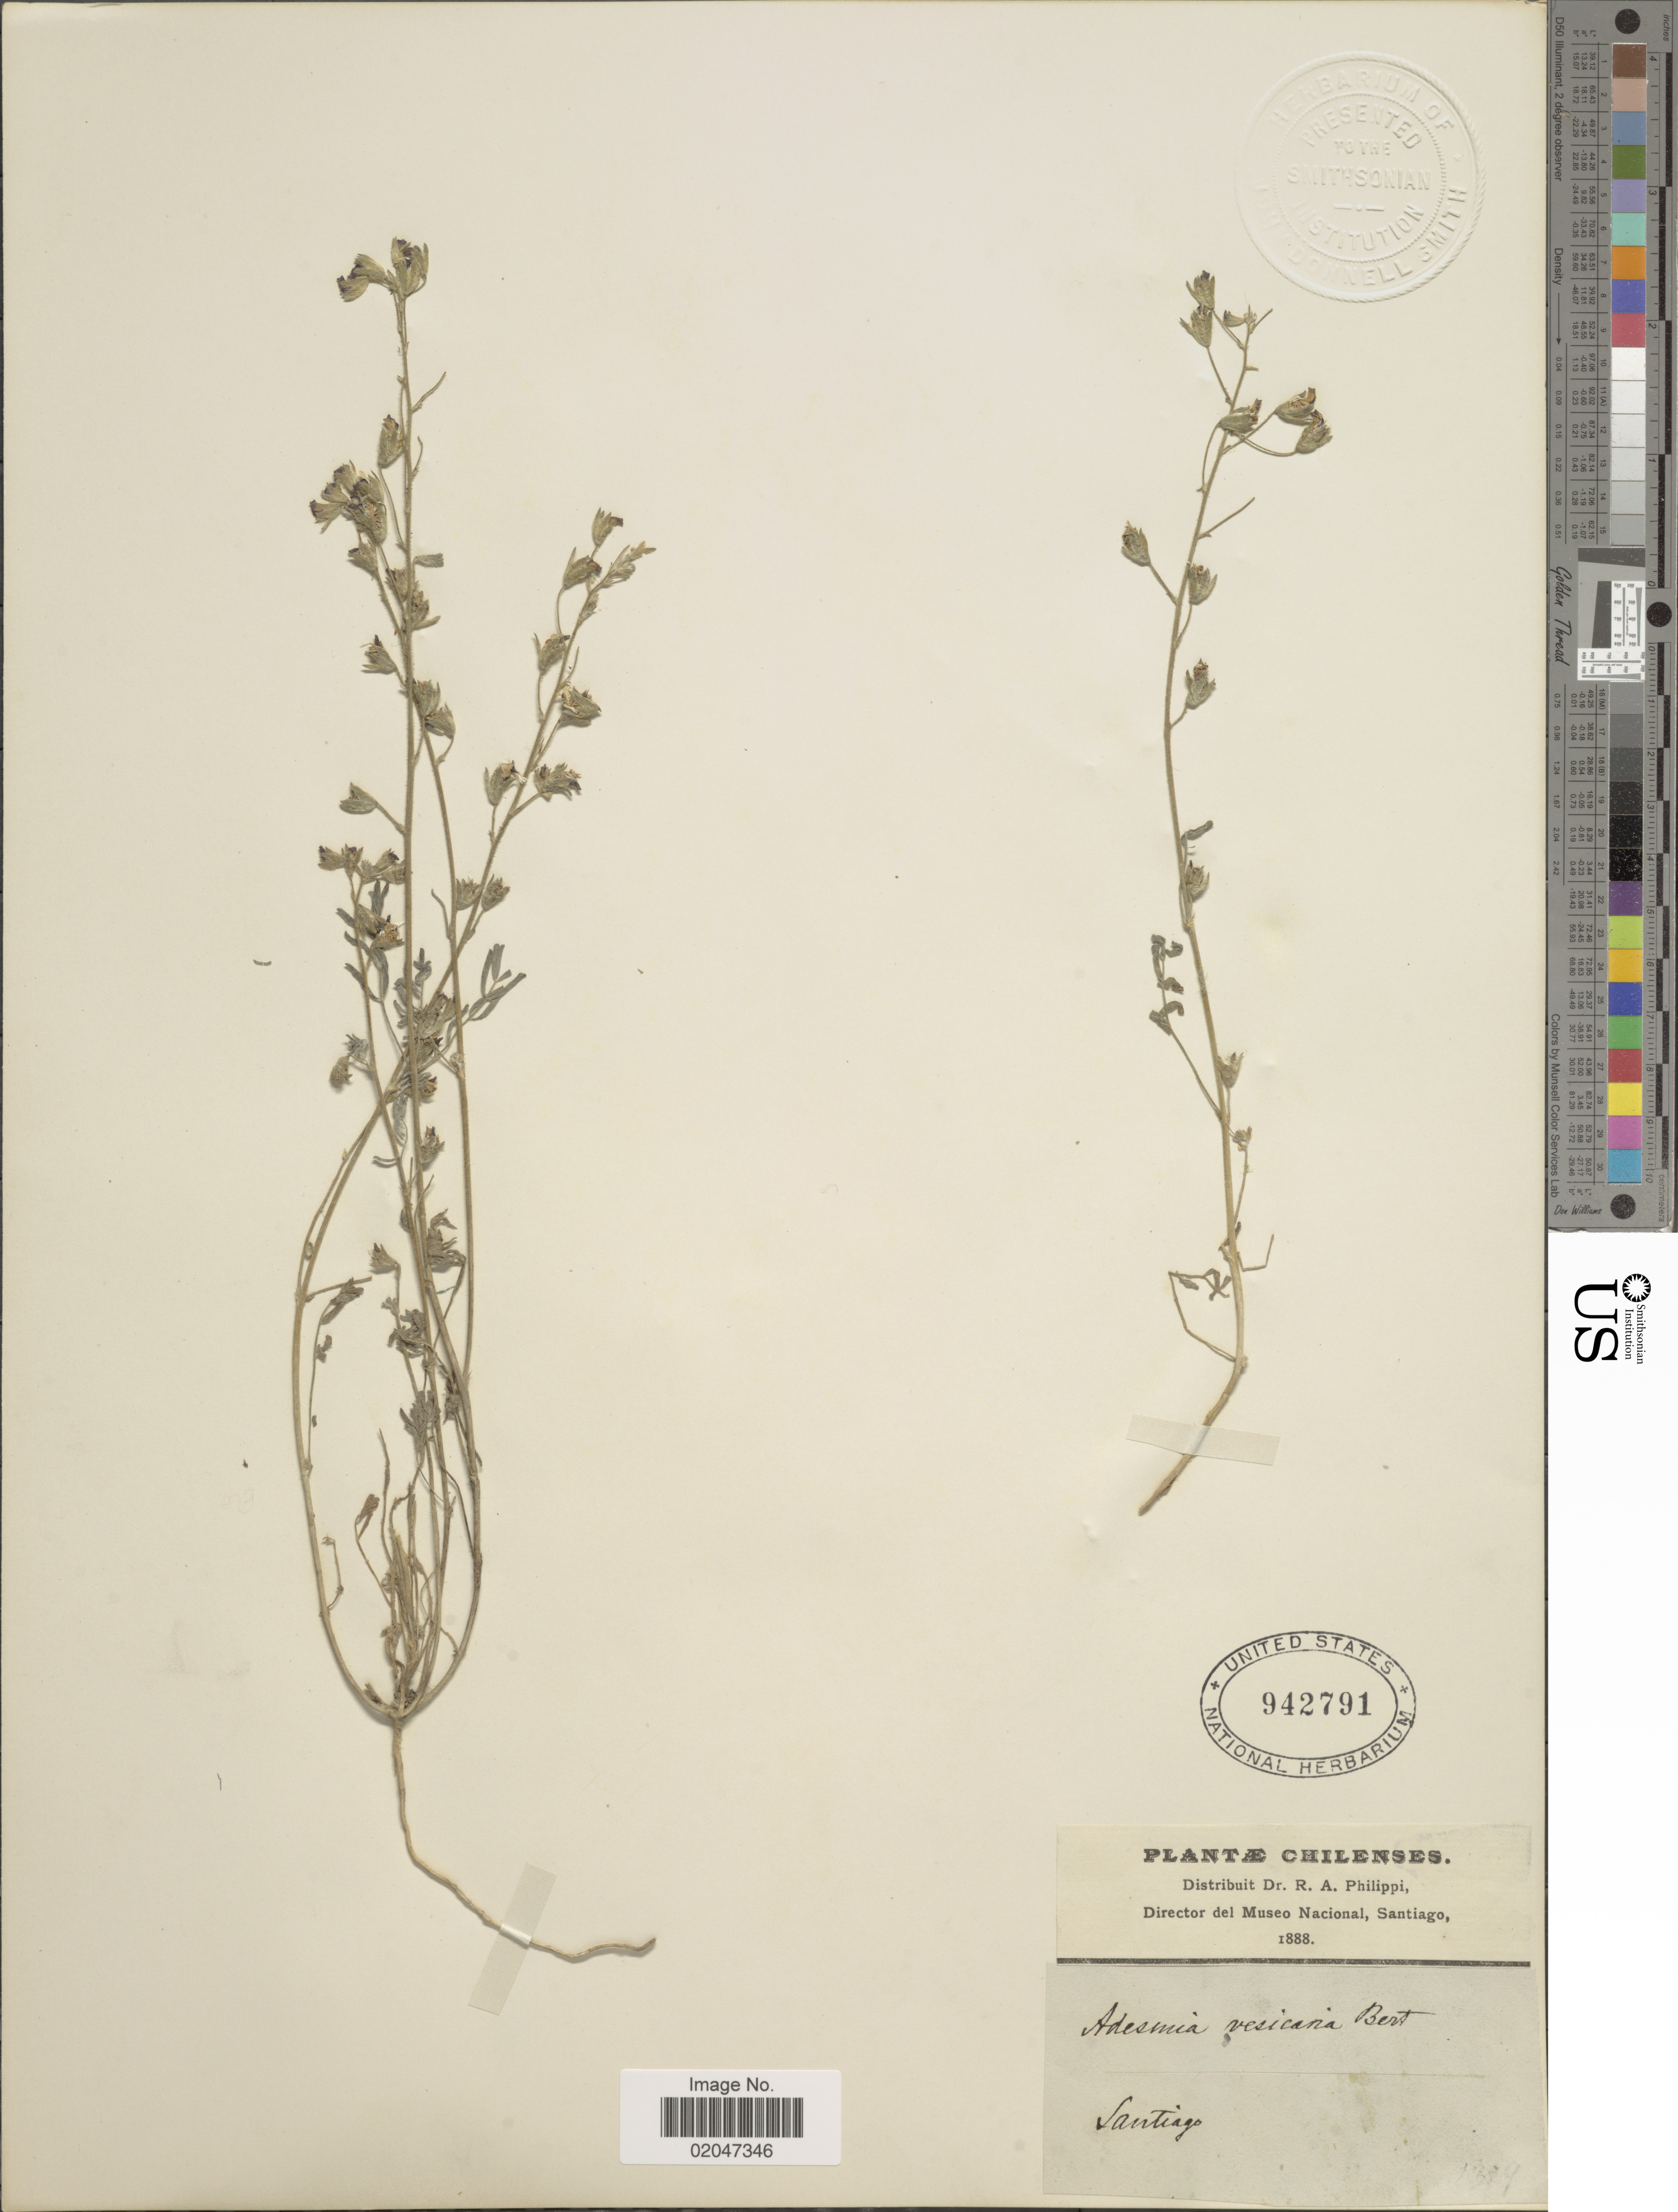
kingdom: Plantae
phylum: Tracheophyta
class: Magnoliopsida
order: Fabales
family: Fabaceae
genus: Adesmia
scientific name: Adesmia tenella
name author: Hook. & Arn.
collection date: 1888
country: Chile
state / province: Región Metropolitana (RM)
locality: Chilenses. Santiago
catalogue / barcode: US 942791